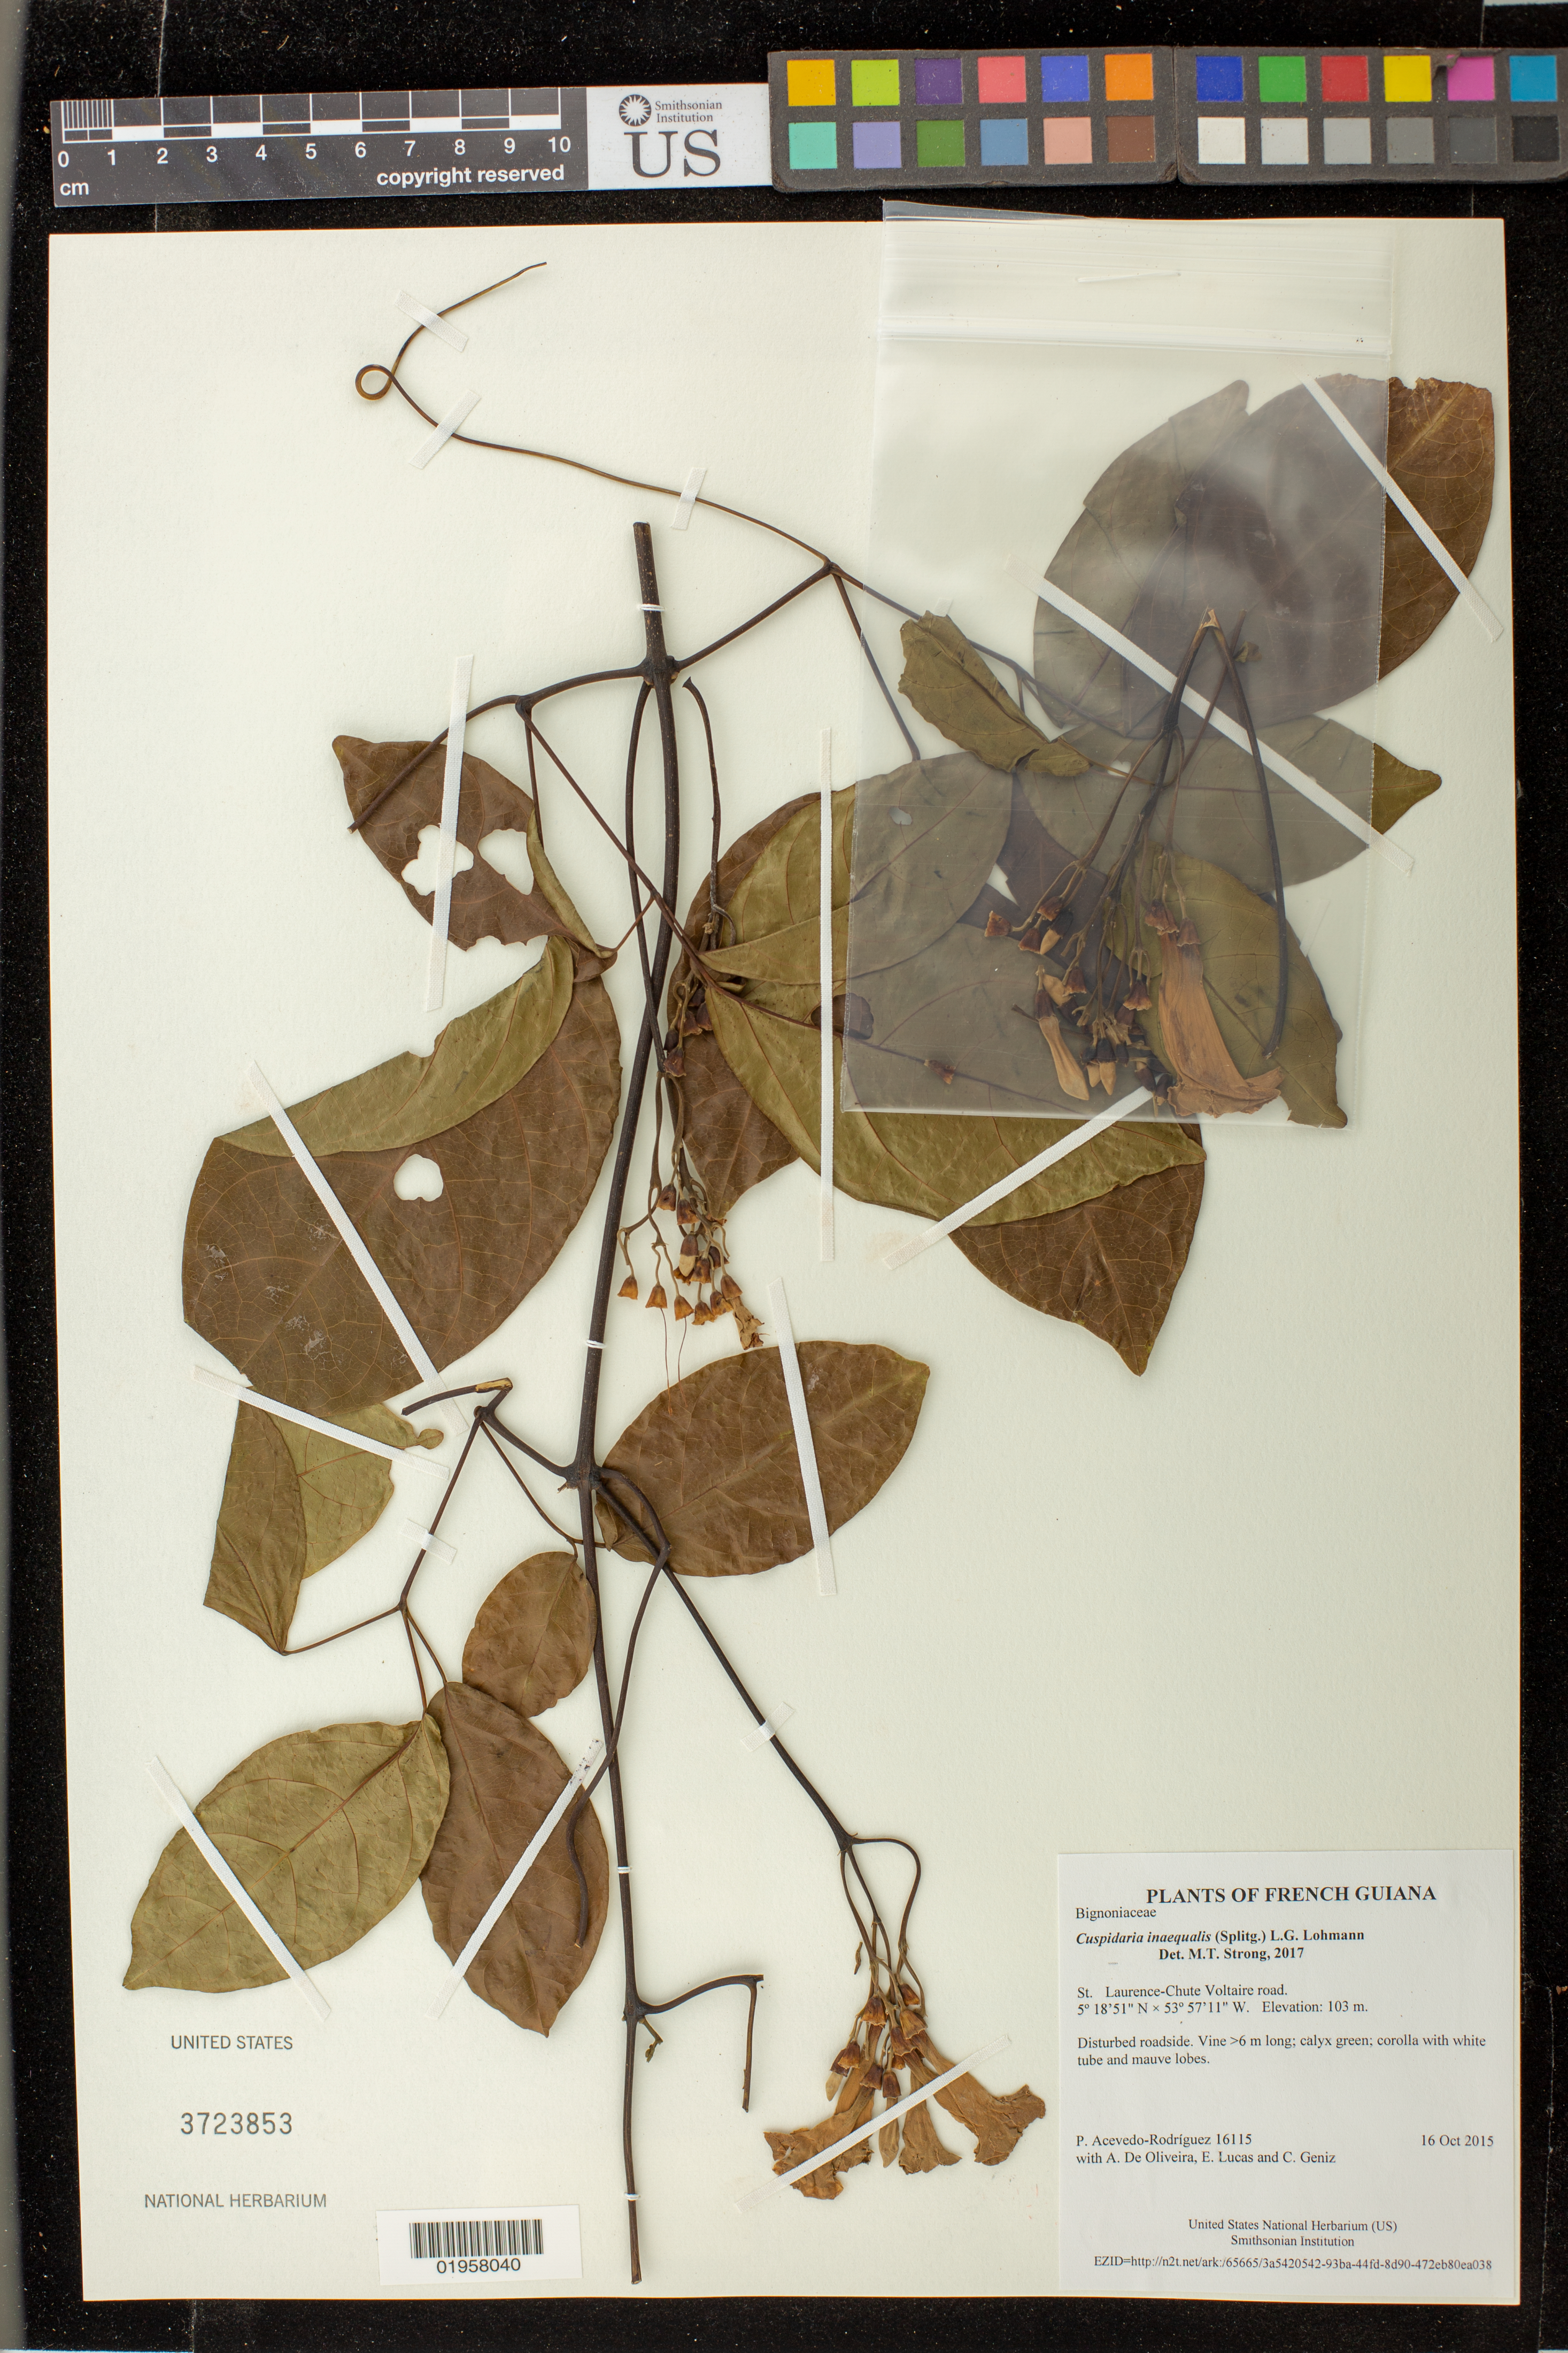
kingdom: Plantae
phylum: Tracheophyta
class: Magnoliopsida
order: Lamiales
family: Bignoniaceae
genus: Cuspidaria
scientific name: Cuspidaria inaequalis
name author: (Splitg.) L.G. Lohmann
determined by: Strong, M. T., (US), Smithsonian Institution - National Museum of Natural History (UNITED STATES)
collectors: P. Acevedo-Rodr., A. De Oliveira, E. Lucas & C. Geniz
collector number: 16115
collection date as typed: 16 October 2015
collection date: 2015-10-16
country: French Guiana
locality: St. Laurence-Chute Voltaire road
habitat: Disturbed roadside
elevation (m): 103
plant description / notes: US, NY, MO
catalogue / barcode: US 3723853